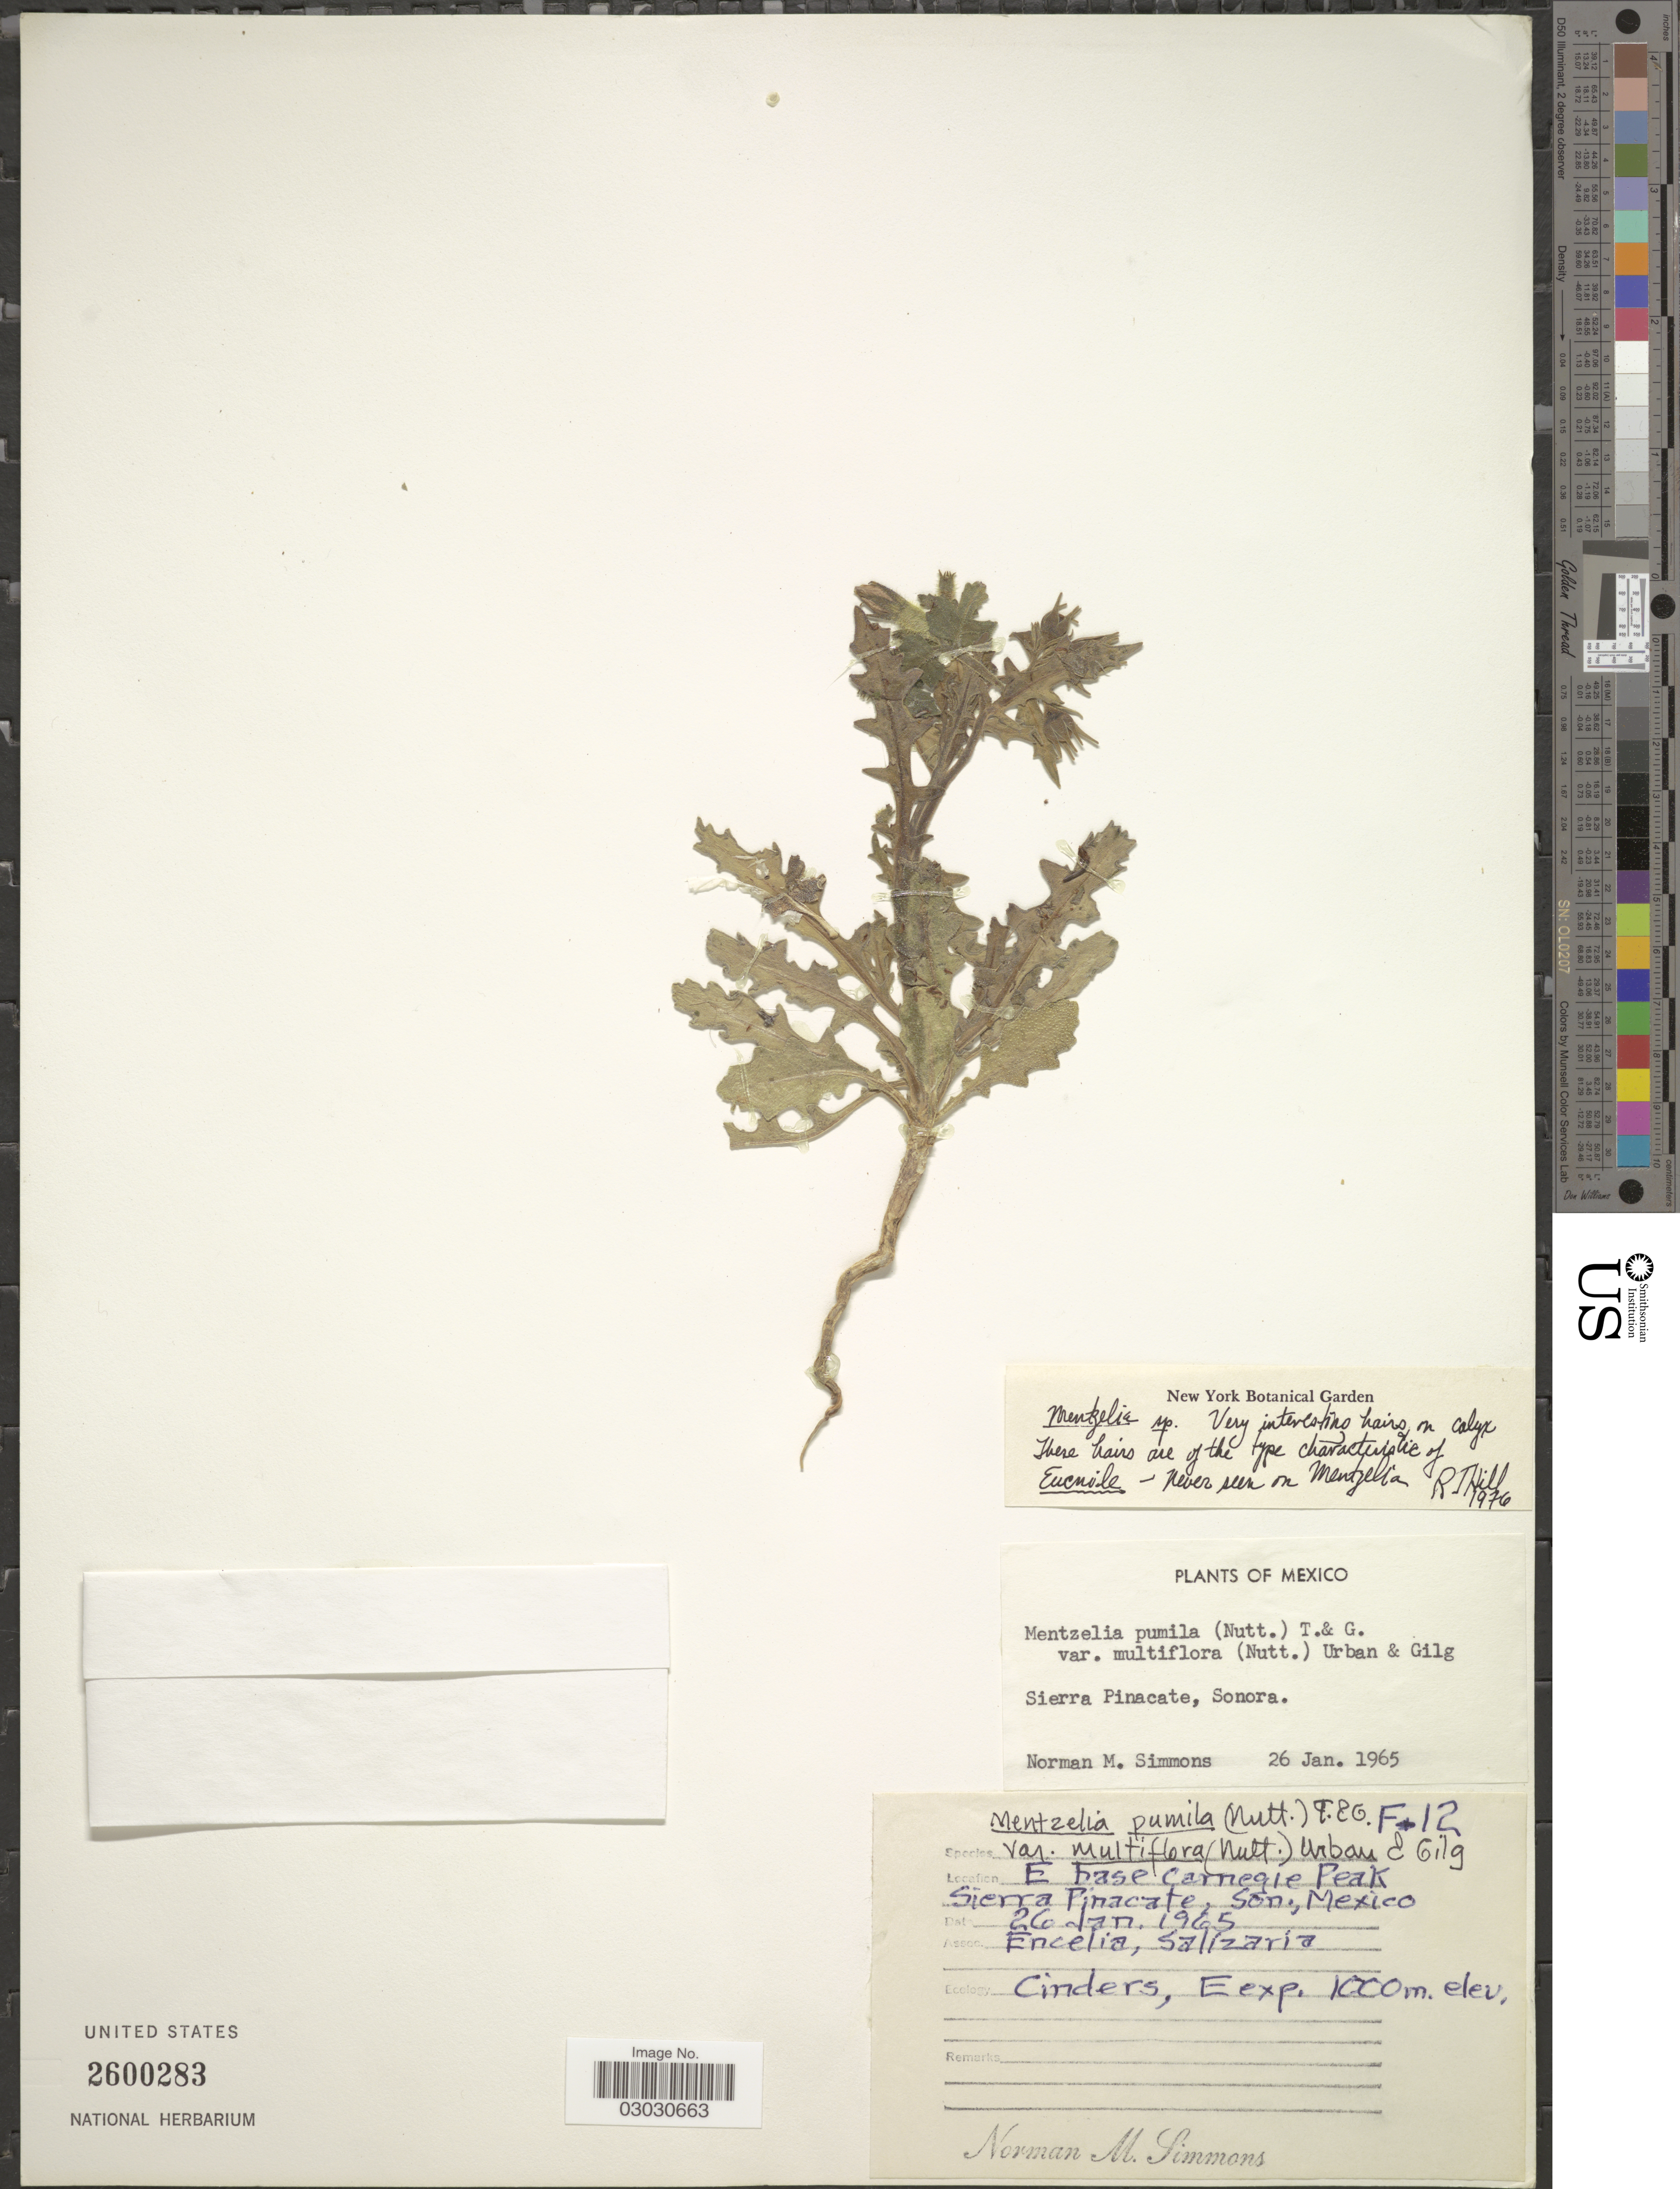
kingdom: Plantae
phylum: Tracheophyta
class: Magnoliopsida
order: Cornales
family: Loasaceae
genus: Mentzelia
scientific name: Mentzelia sp.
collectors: N. M. Simmons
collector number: F-12?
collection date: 1965-01-26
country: Mexico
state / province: Sonora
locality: E. base Carnegie Peak. Sierra Pinacate.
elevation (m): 1000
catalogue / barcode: US 2600283